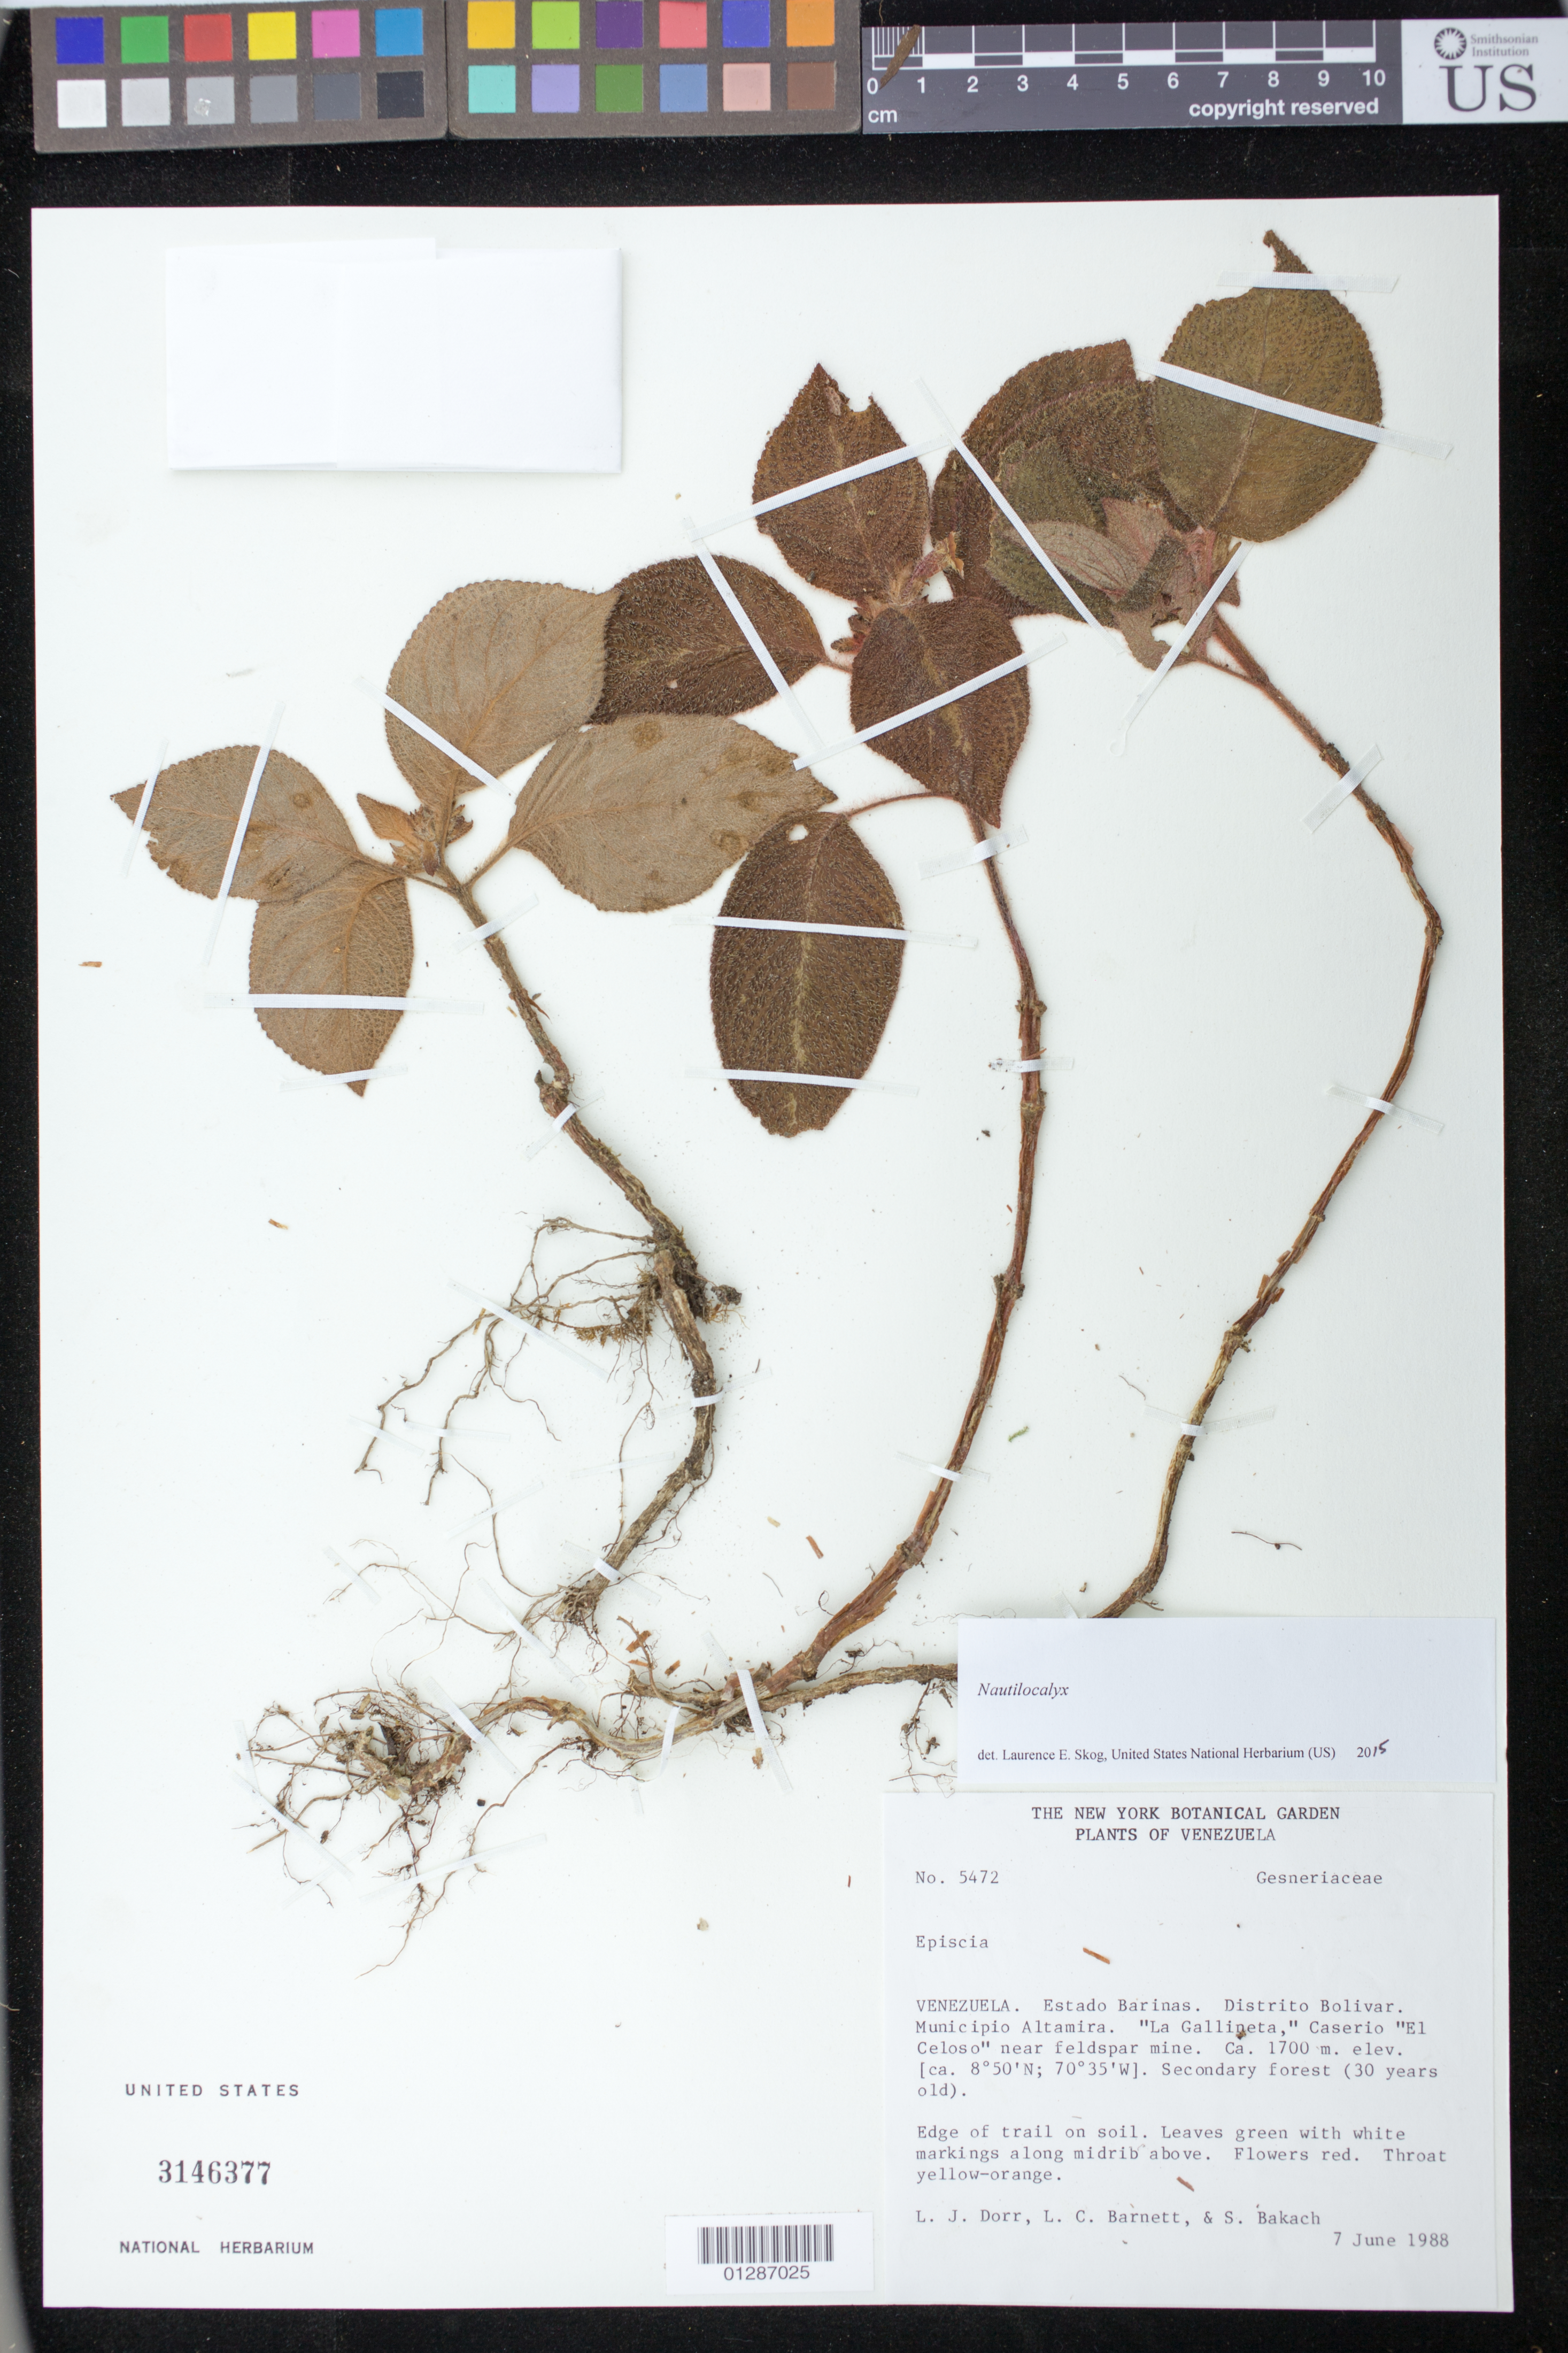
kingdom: Plantae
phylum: Tracheophyta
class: Magnoliopsida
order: Lamiales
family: Gesneriaceae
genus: Nautilocalyx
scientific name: Nautilocalyx sp.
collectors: L. J. Dorr, L. C. Barnett & S. Bakach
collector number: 5472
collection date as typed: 7 Jun 1988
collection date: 1988-06-07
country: Venezuela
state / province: Barinas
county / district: Bolívar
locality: "La Gallineta," Caserio "El Celoso" near feldspar mine.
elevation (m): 1700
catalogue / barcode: US 3146377